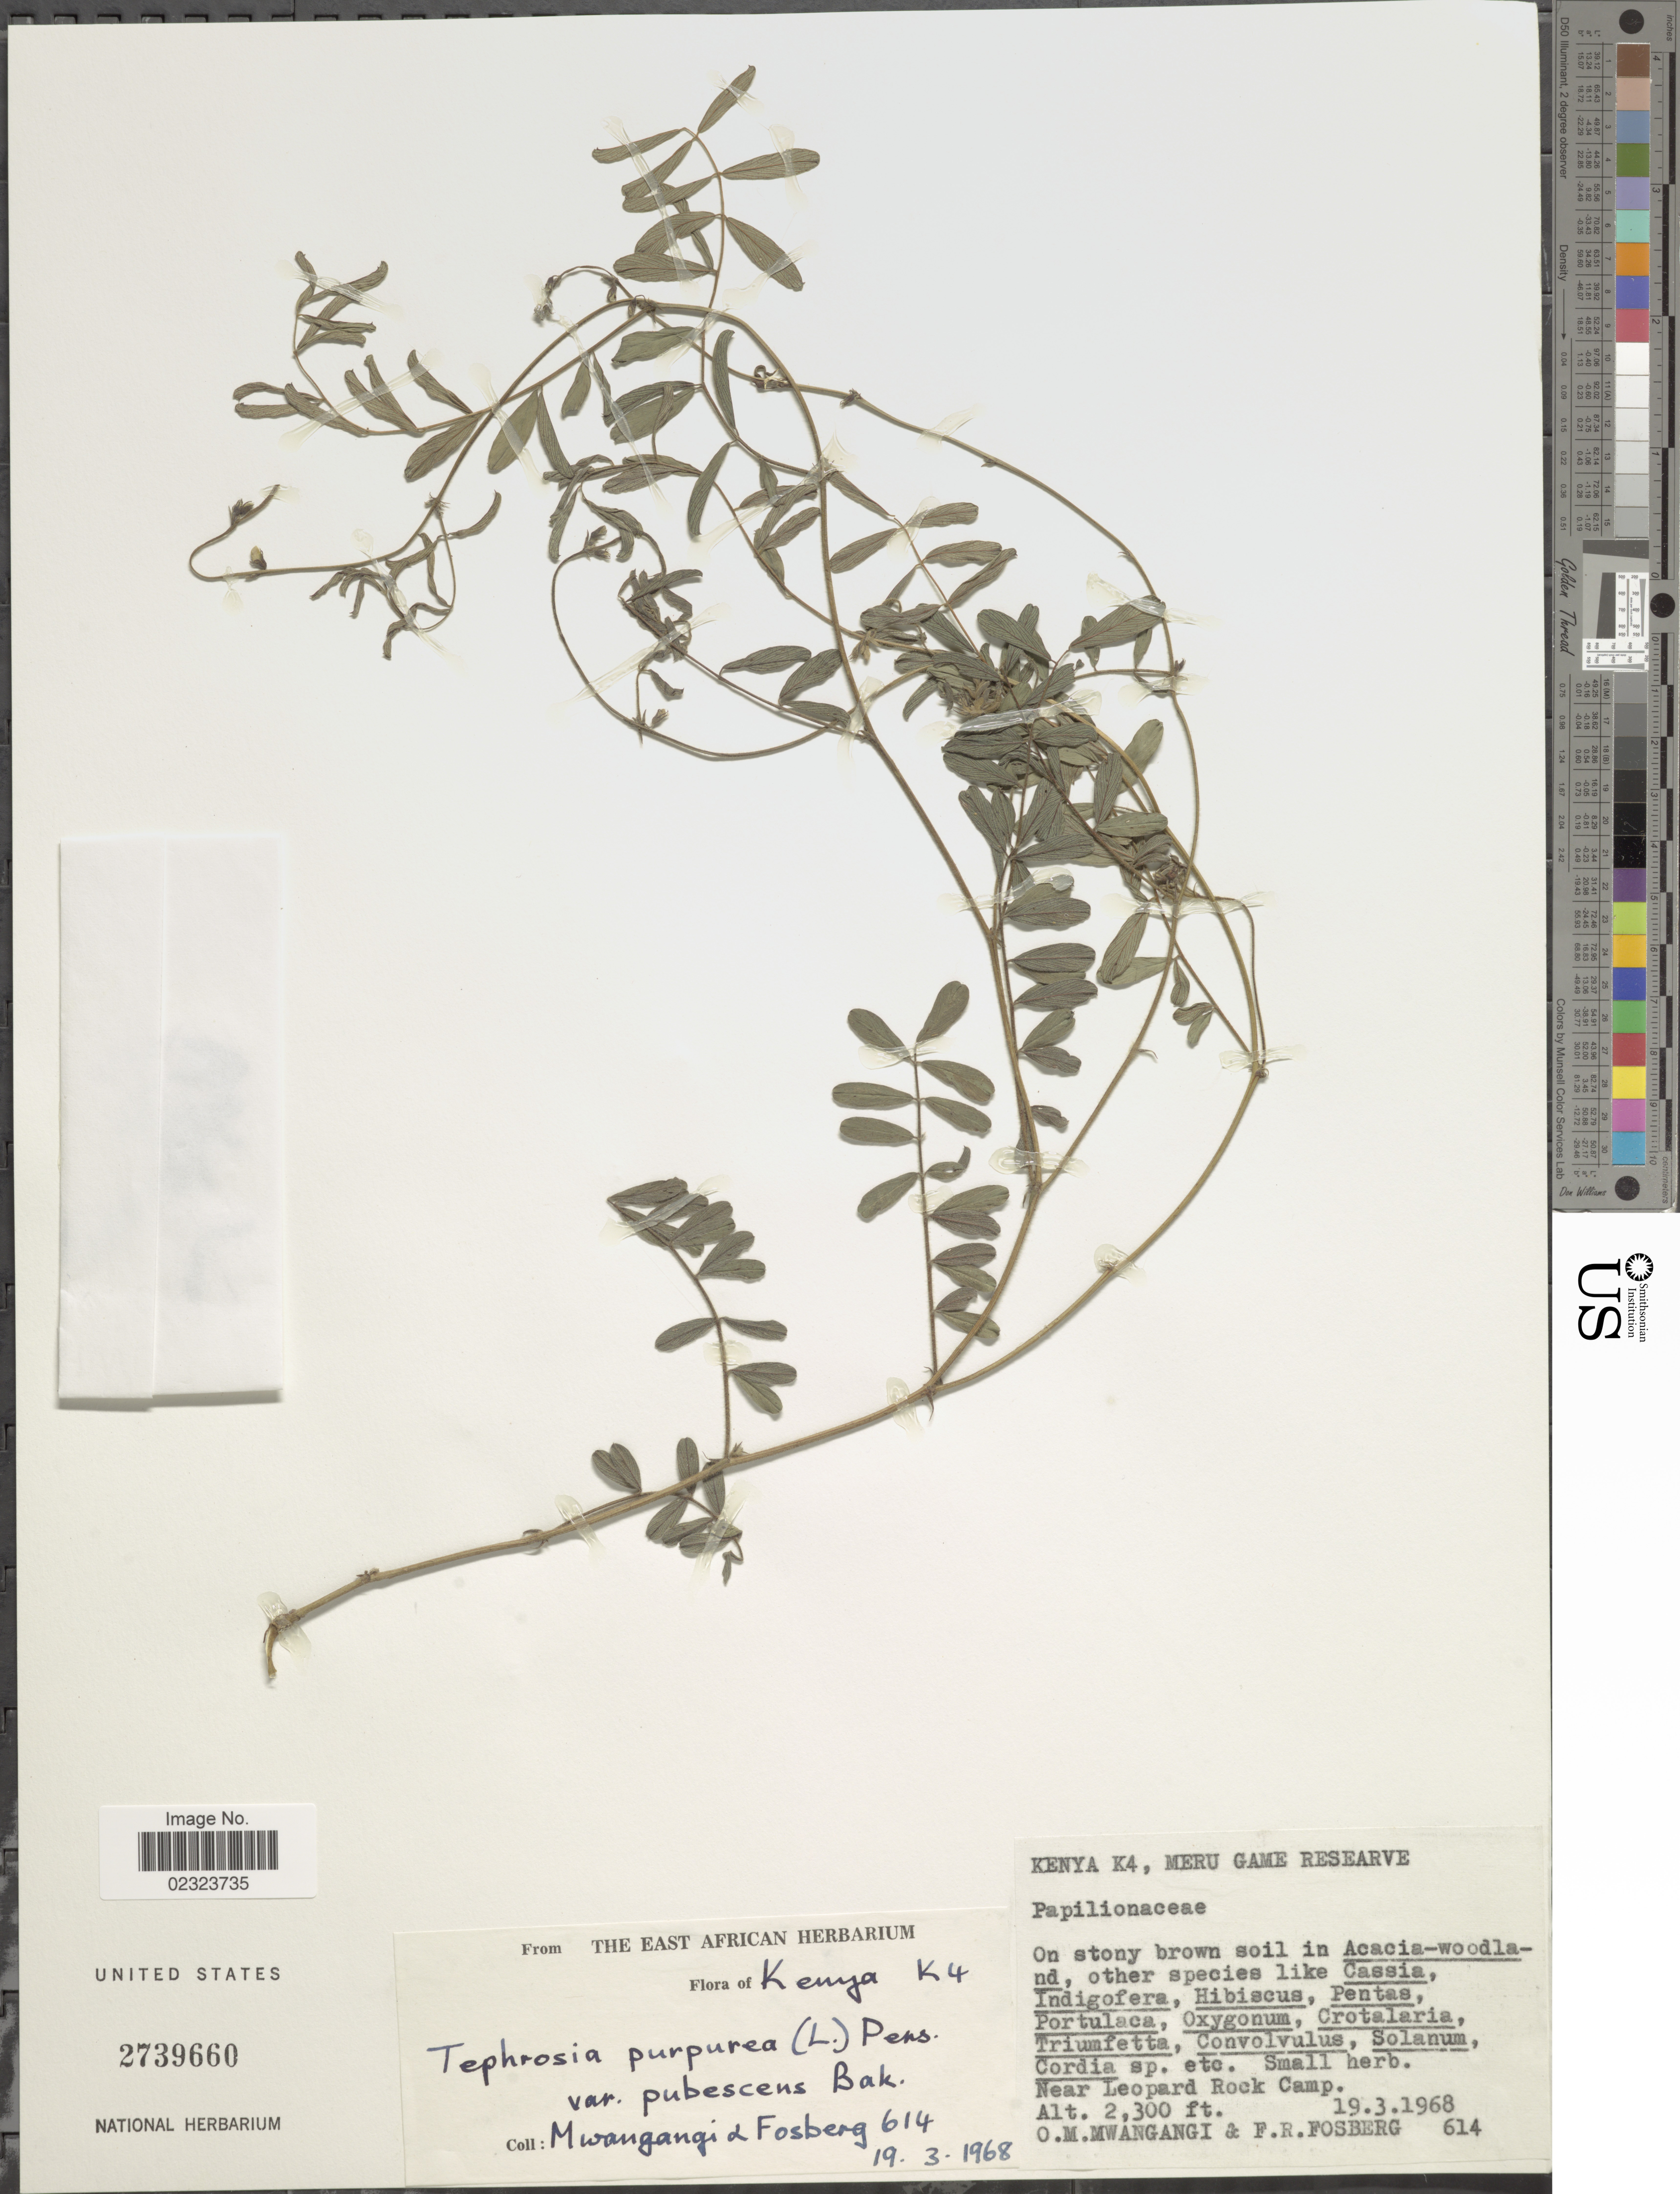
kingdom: Plantae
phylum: Tracheophyta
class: Magnoliopsida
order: Fabales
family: Fabaceae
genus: Tephrosia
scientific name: Tephrosia purpurea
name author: (L.) Pers.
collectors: O. M. Mwangangi & F. R. Fosberg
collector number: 614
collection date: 1968-03-19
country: Kenya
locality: Kenya K4, Meru Game Researve, Near Leopard Rock Camp.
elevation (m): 701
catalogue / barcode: US 2739660